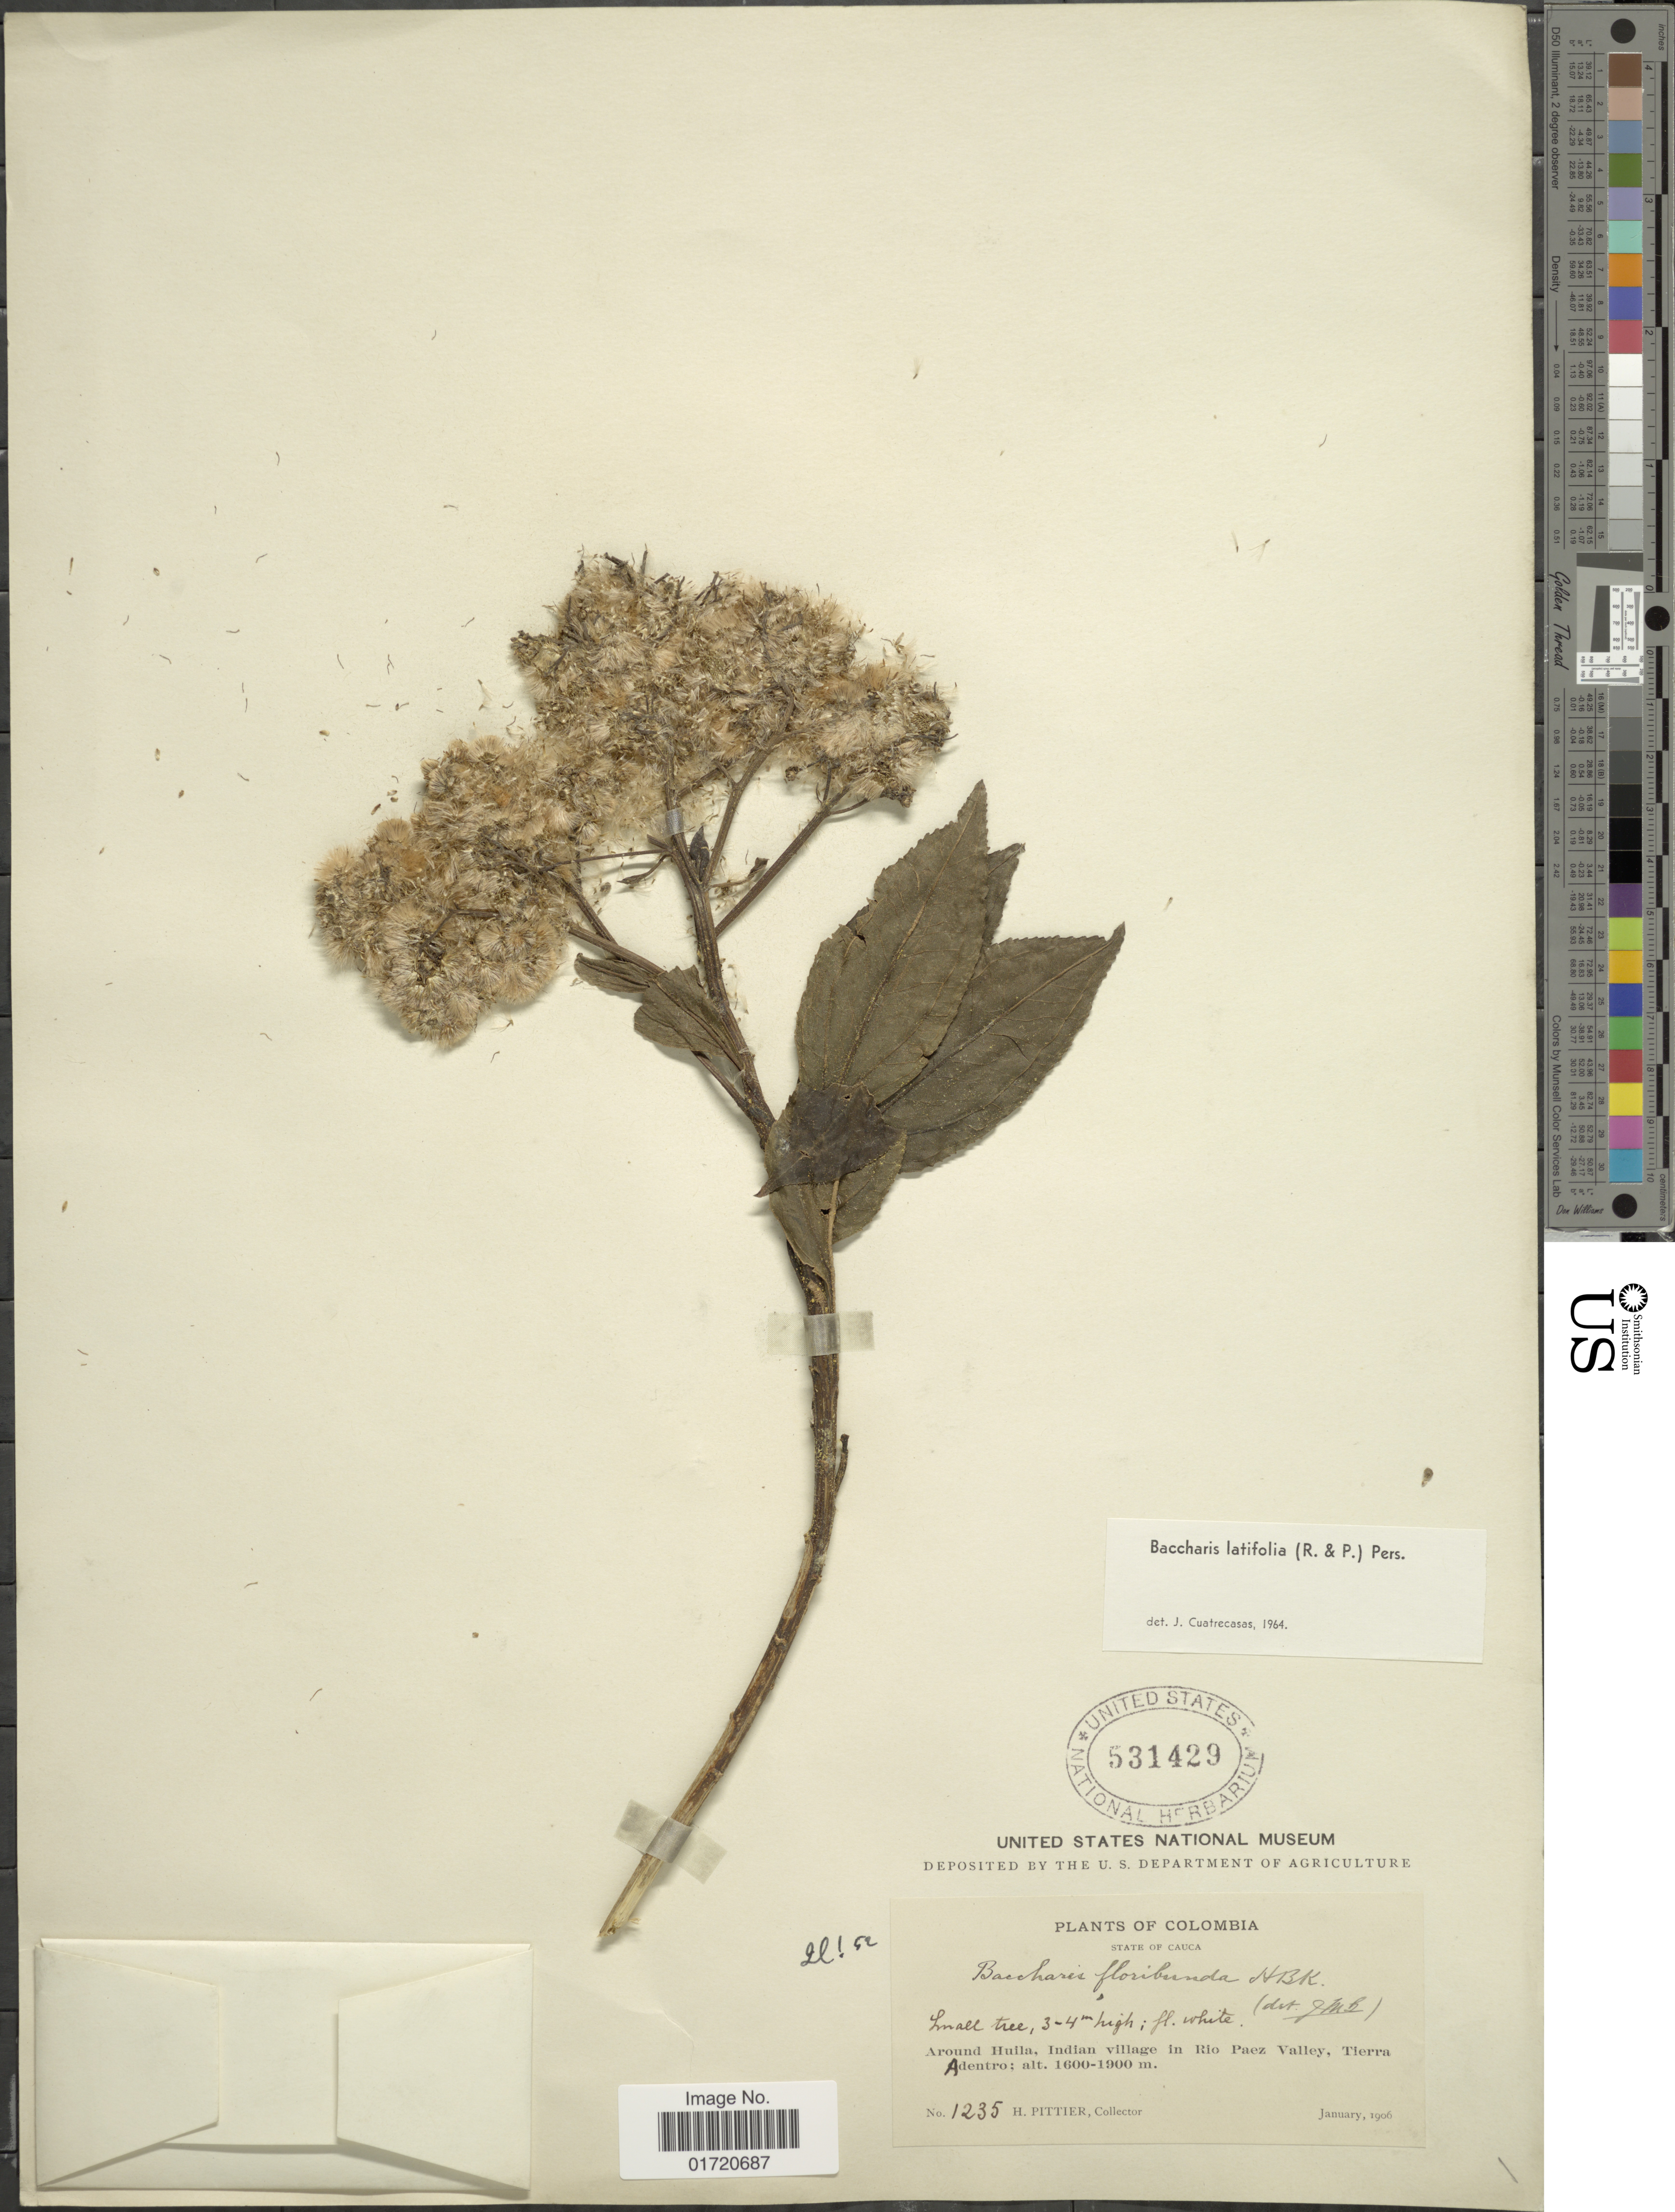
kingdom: Plantae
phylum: Tracheophyta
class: Magnoliopsida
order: Asterales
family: Asteraceae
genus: Baccharis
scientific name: Baccharis latifolia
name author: (Ruiz & Pav.) Pers.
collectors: H. F. Pittier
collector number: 1235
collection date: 1906-01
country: Colombia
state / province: Cauca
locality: Around Huila, Indian village in Rio Paez Valley, Tierra Adentro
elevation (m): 1600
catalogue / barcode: US 531429